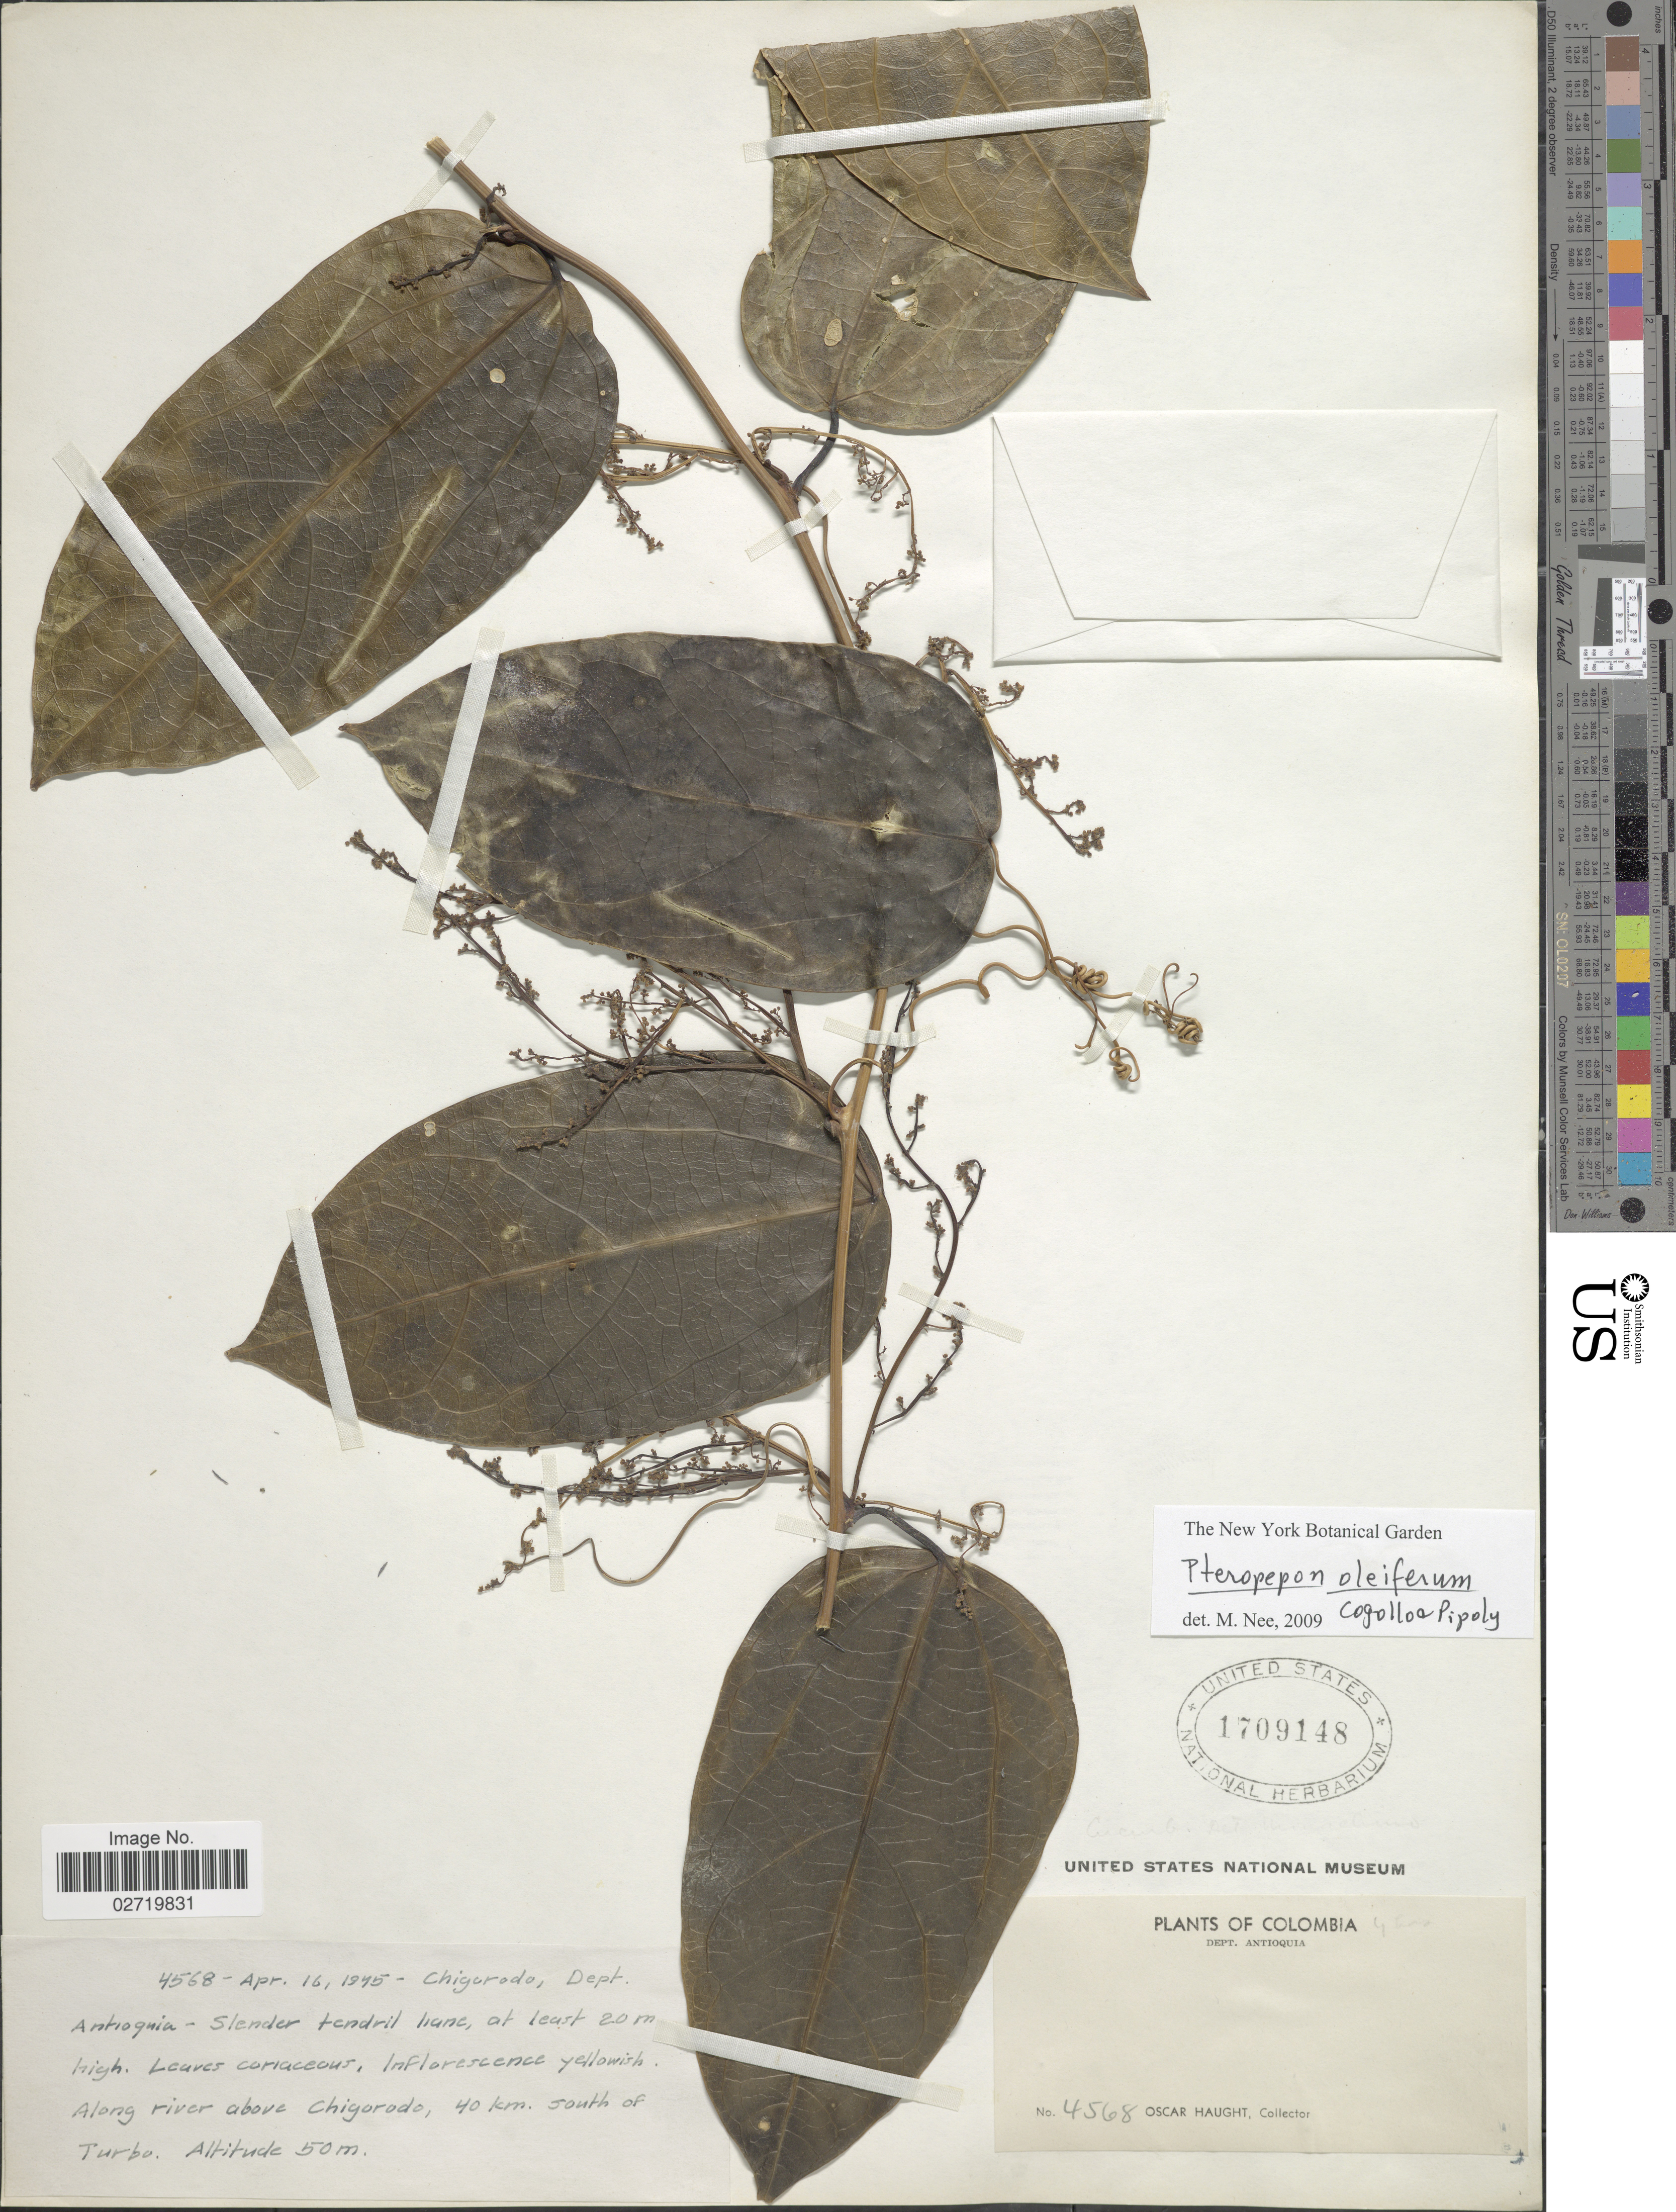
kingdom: Plantae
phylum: Tracheophyta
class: Magnoliopsida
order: Cucurbitales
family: Cucurbitaceae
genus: Pteropepon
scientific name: Pteropepon oleiferum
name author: Cogollo & Pipoly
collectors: O. Haught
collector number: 4568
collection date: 1945-04-16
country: Colombia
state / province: Antioquia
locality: Chigorodo, Dept. Antioquia. Along river above Chigorodo, 40 km. south of Turbo.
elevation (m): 50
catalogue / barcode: US 1709148